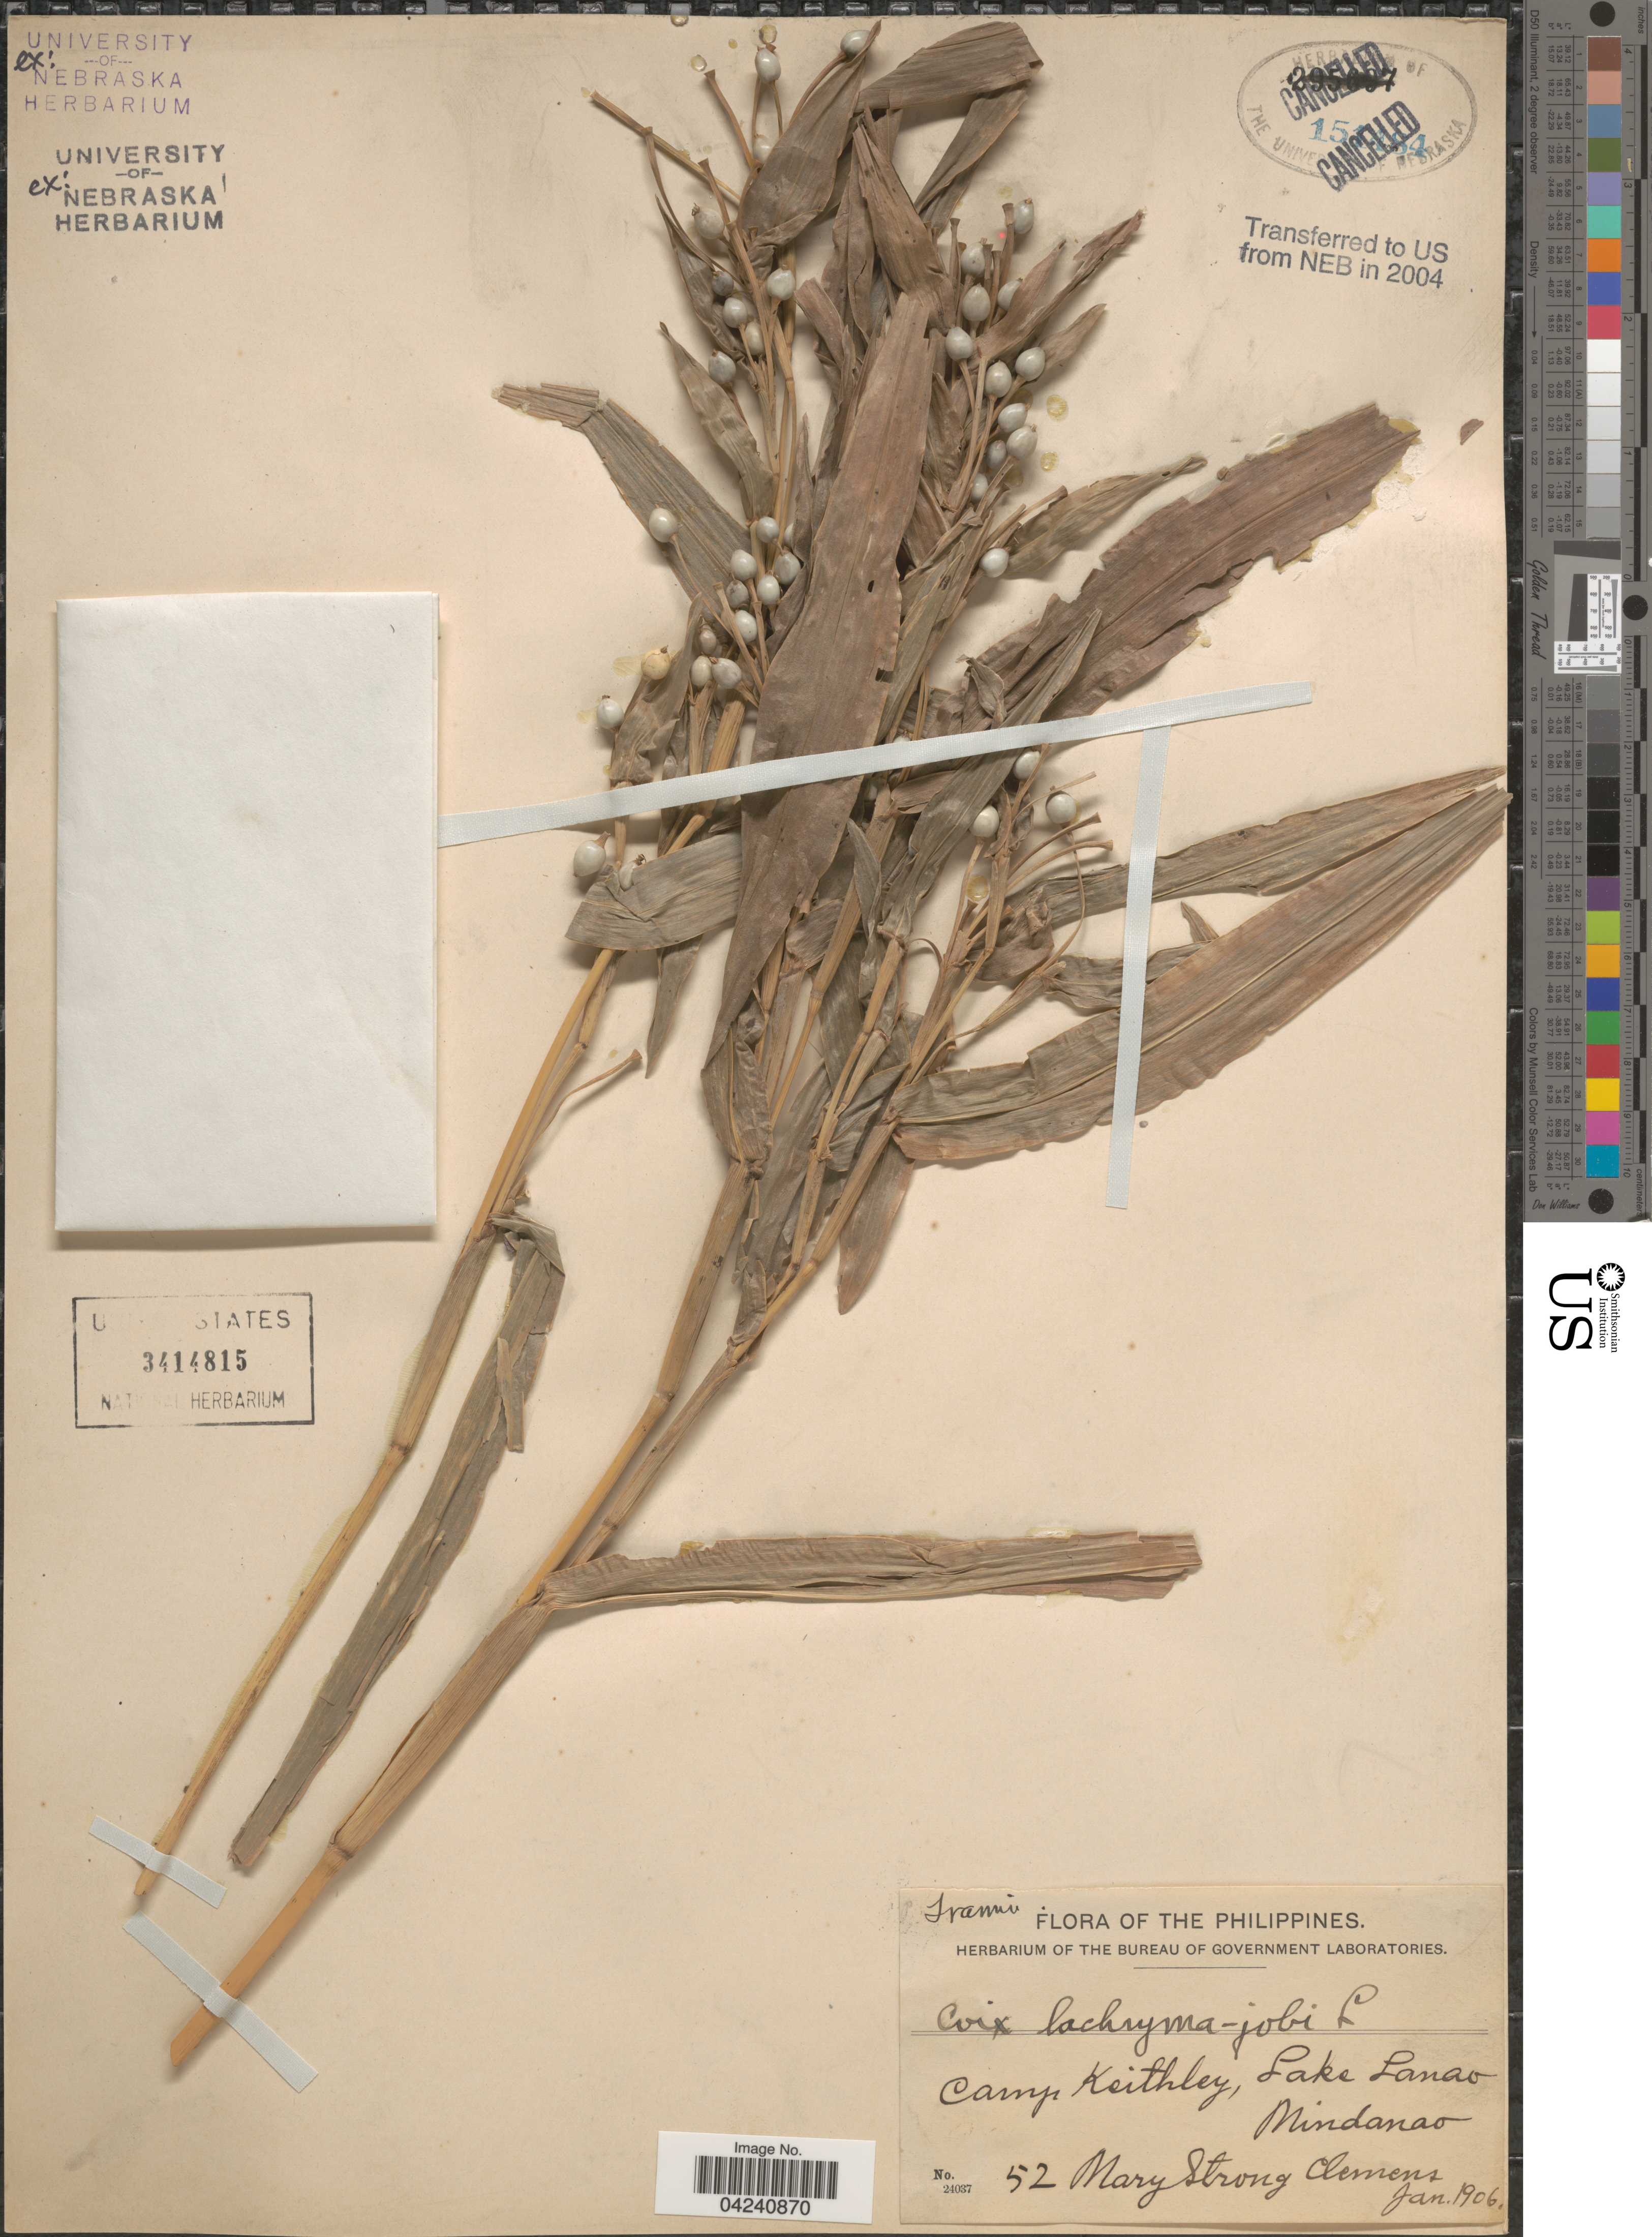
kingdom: Plantae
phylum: Tracheophyta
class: Liliopsida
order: Poales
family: Poaceae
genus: Coix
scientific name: Coix lacryma-jobi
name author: L.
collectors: M. S. Clemens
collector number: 52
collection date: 1906-01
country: Philippines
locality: Camp Keithley, Lake Lanao. Mindanao.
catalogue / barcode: US 3414815